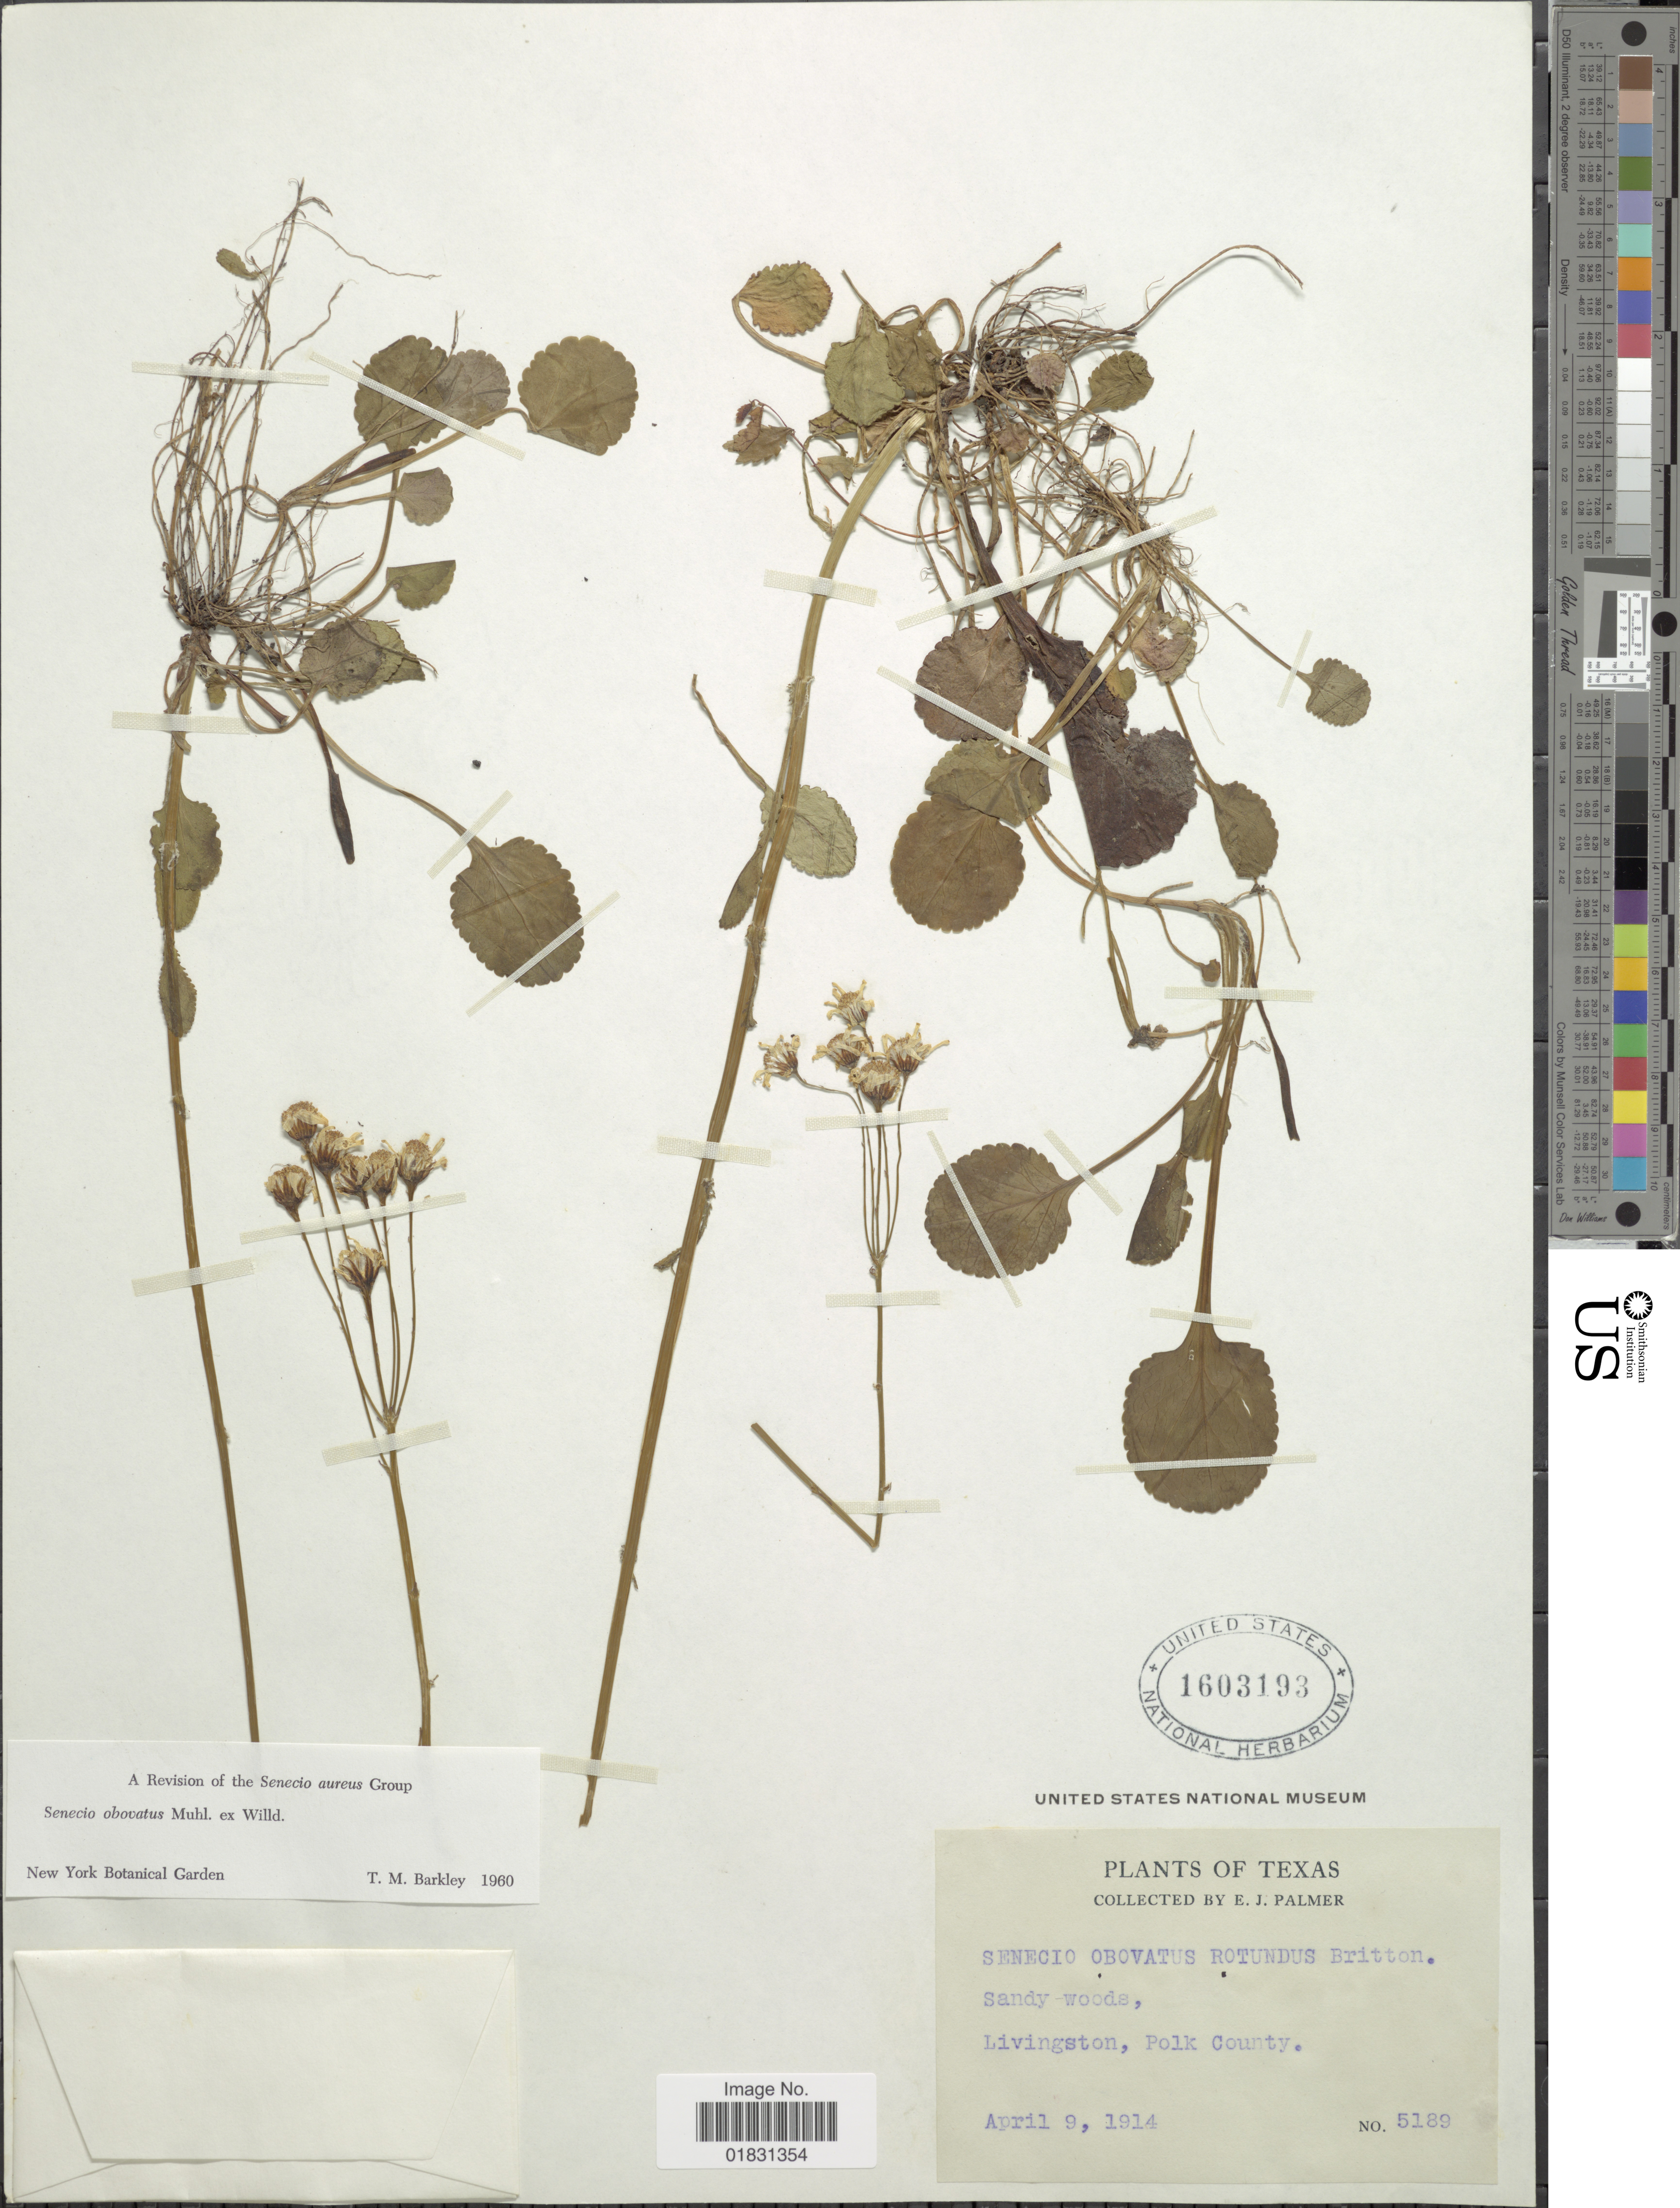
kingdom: Plantae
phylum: Tracheophyta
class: Magnoliopsida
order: Asterales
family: Asteraceae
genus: Packera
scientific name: Packera obovata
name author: (Muhl. ex Willd.) W.A. Weber & Á. Löve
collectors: E. J. Palmer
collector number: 5189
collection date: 1914-04-09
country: United States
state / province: Texas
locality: Sandy-woods, Livingston, Polk County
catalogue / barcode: US 1603193